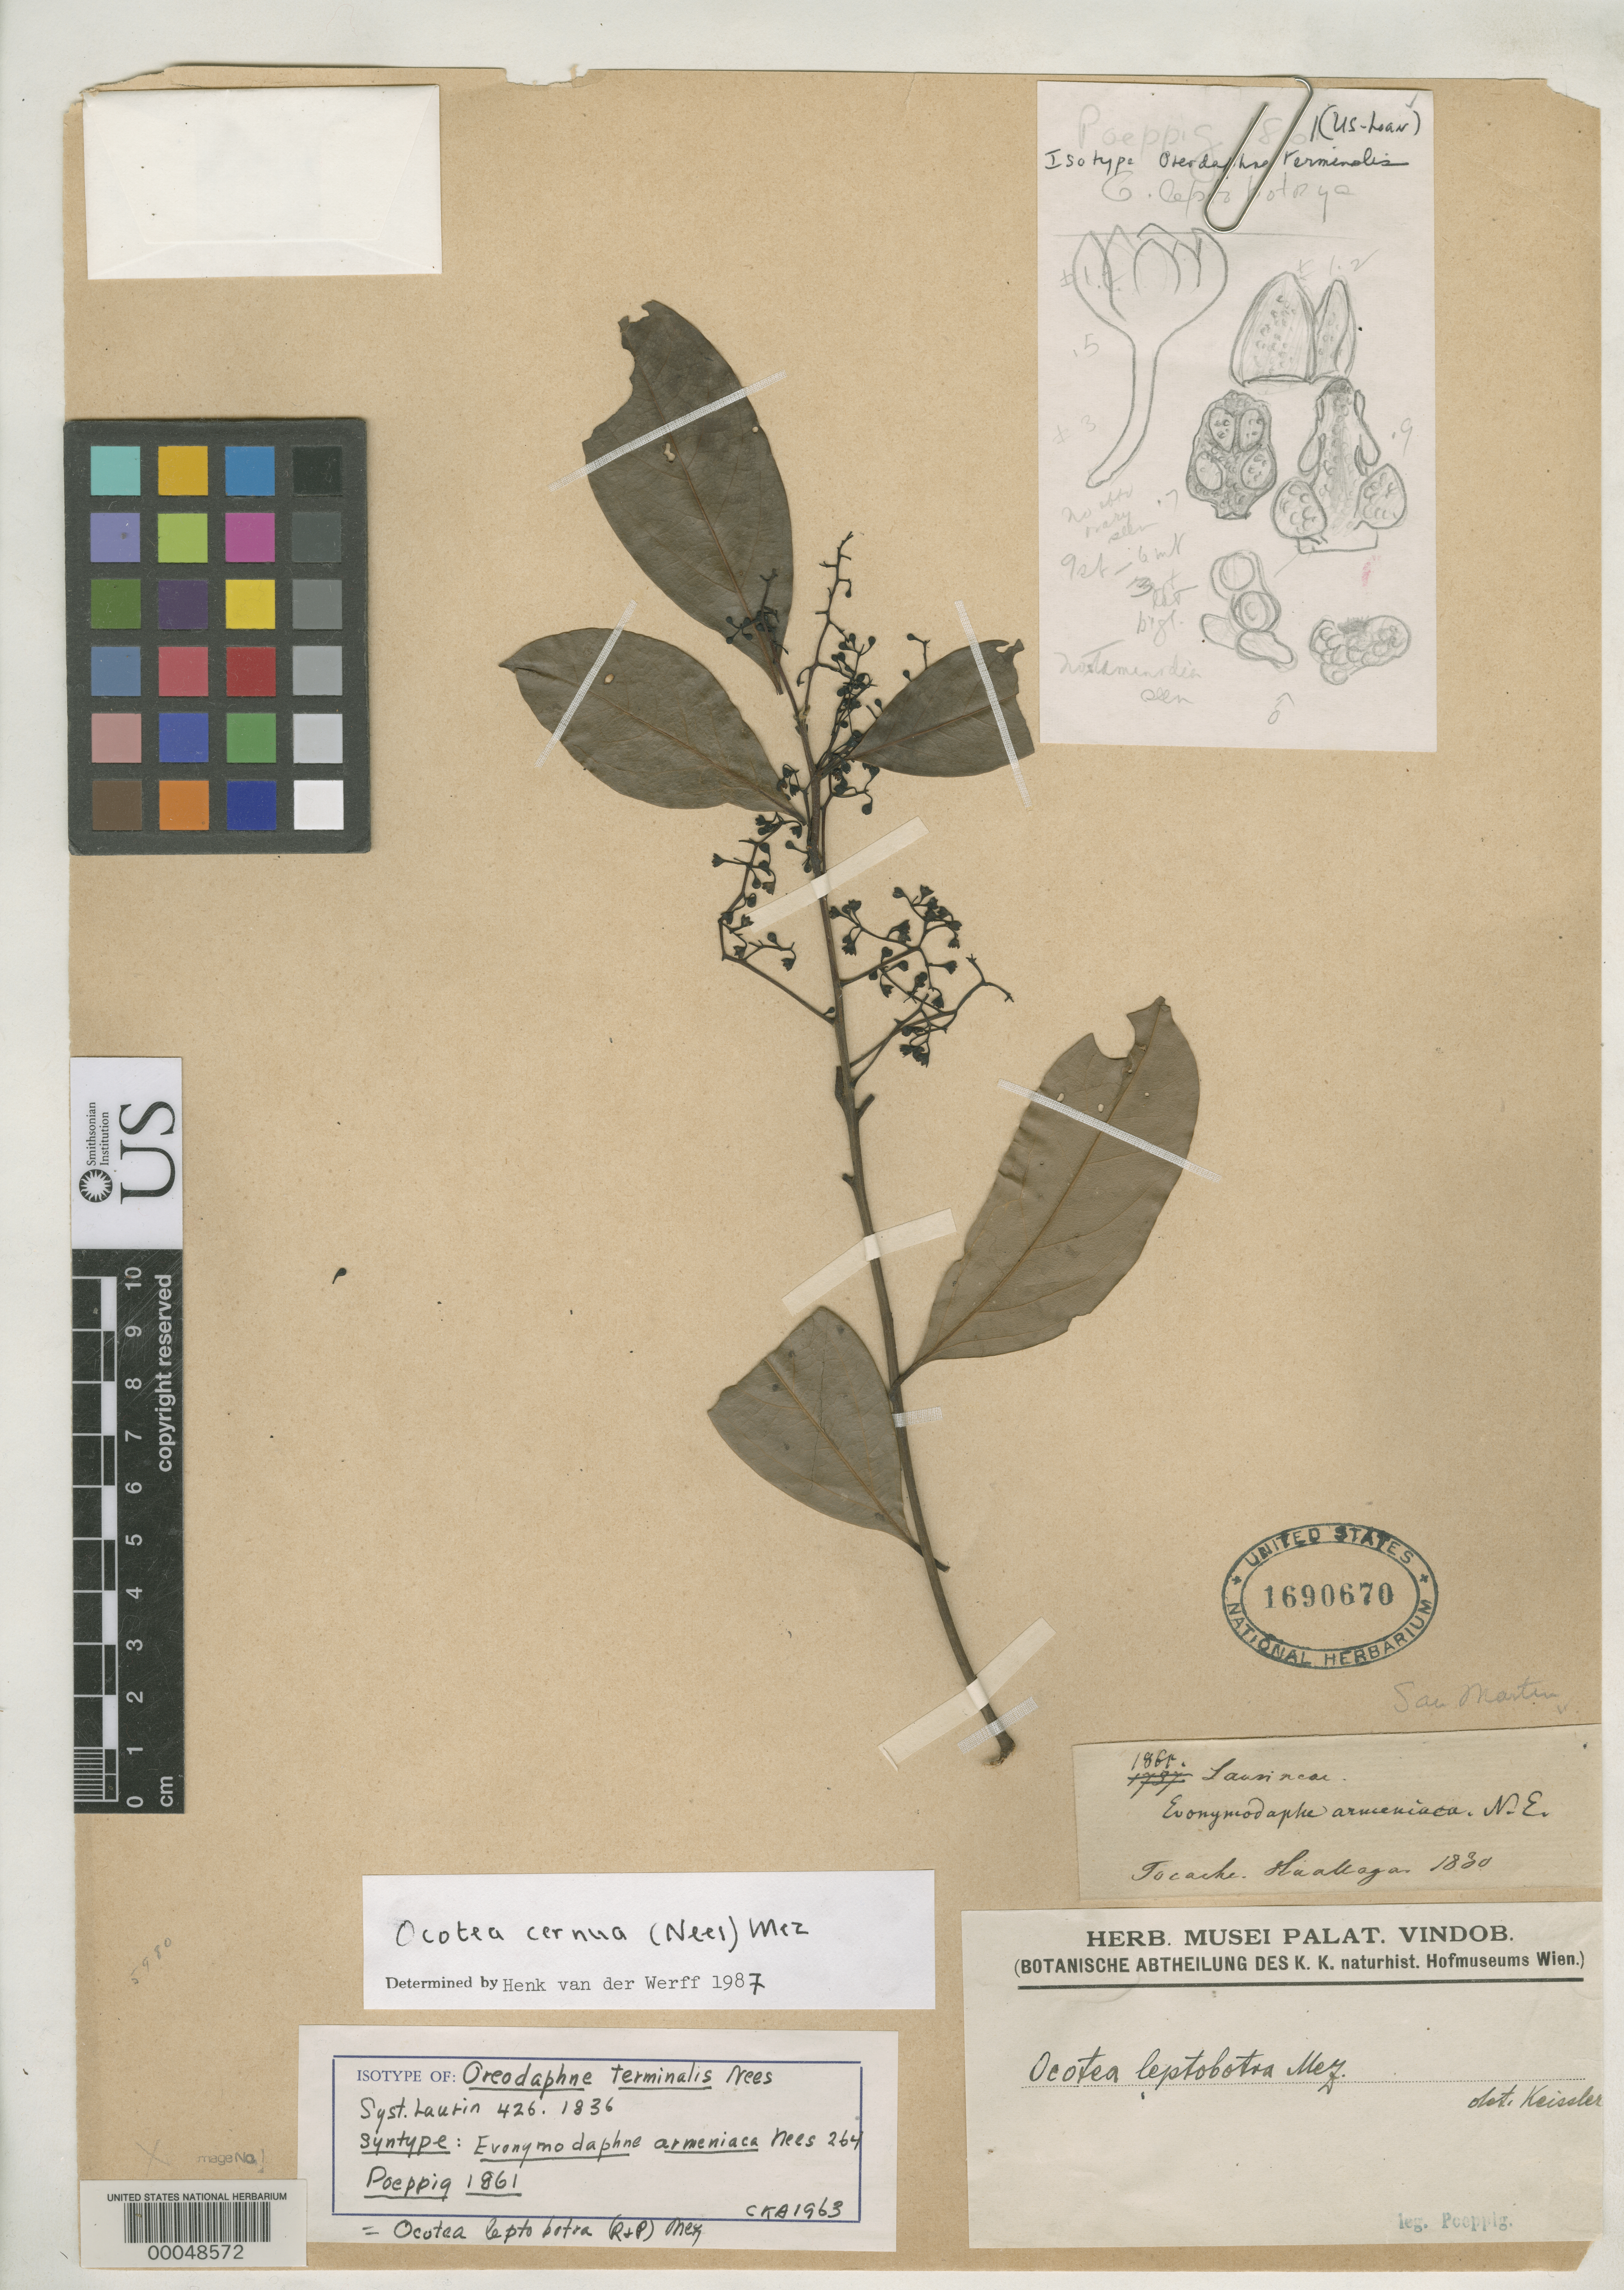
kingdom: Plantae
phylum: Tracheophyta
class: Magnoliopsida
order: Laurales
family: Lauraceae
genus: Oreodaphne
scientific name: Oreodaphne leptobotra var. attenuata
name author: Meisn. in DC.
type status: Isotype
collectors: E. F. Poeppig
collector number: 1861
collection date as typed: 1830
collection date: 1830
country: Peru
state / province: San Martín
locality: Around Maynas, near Tocache, Huallaga River.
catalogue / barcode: US 1690670